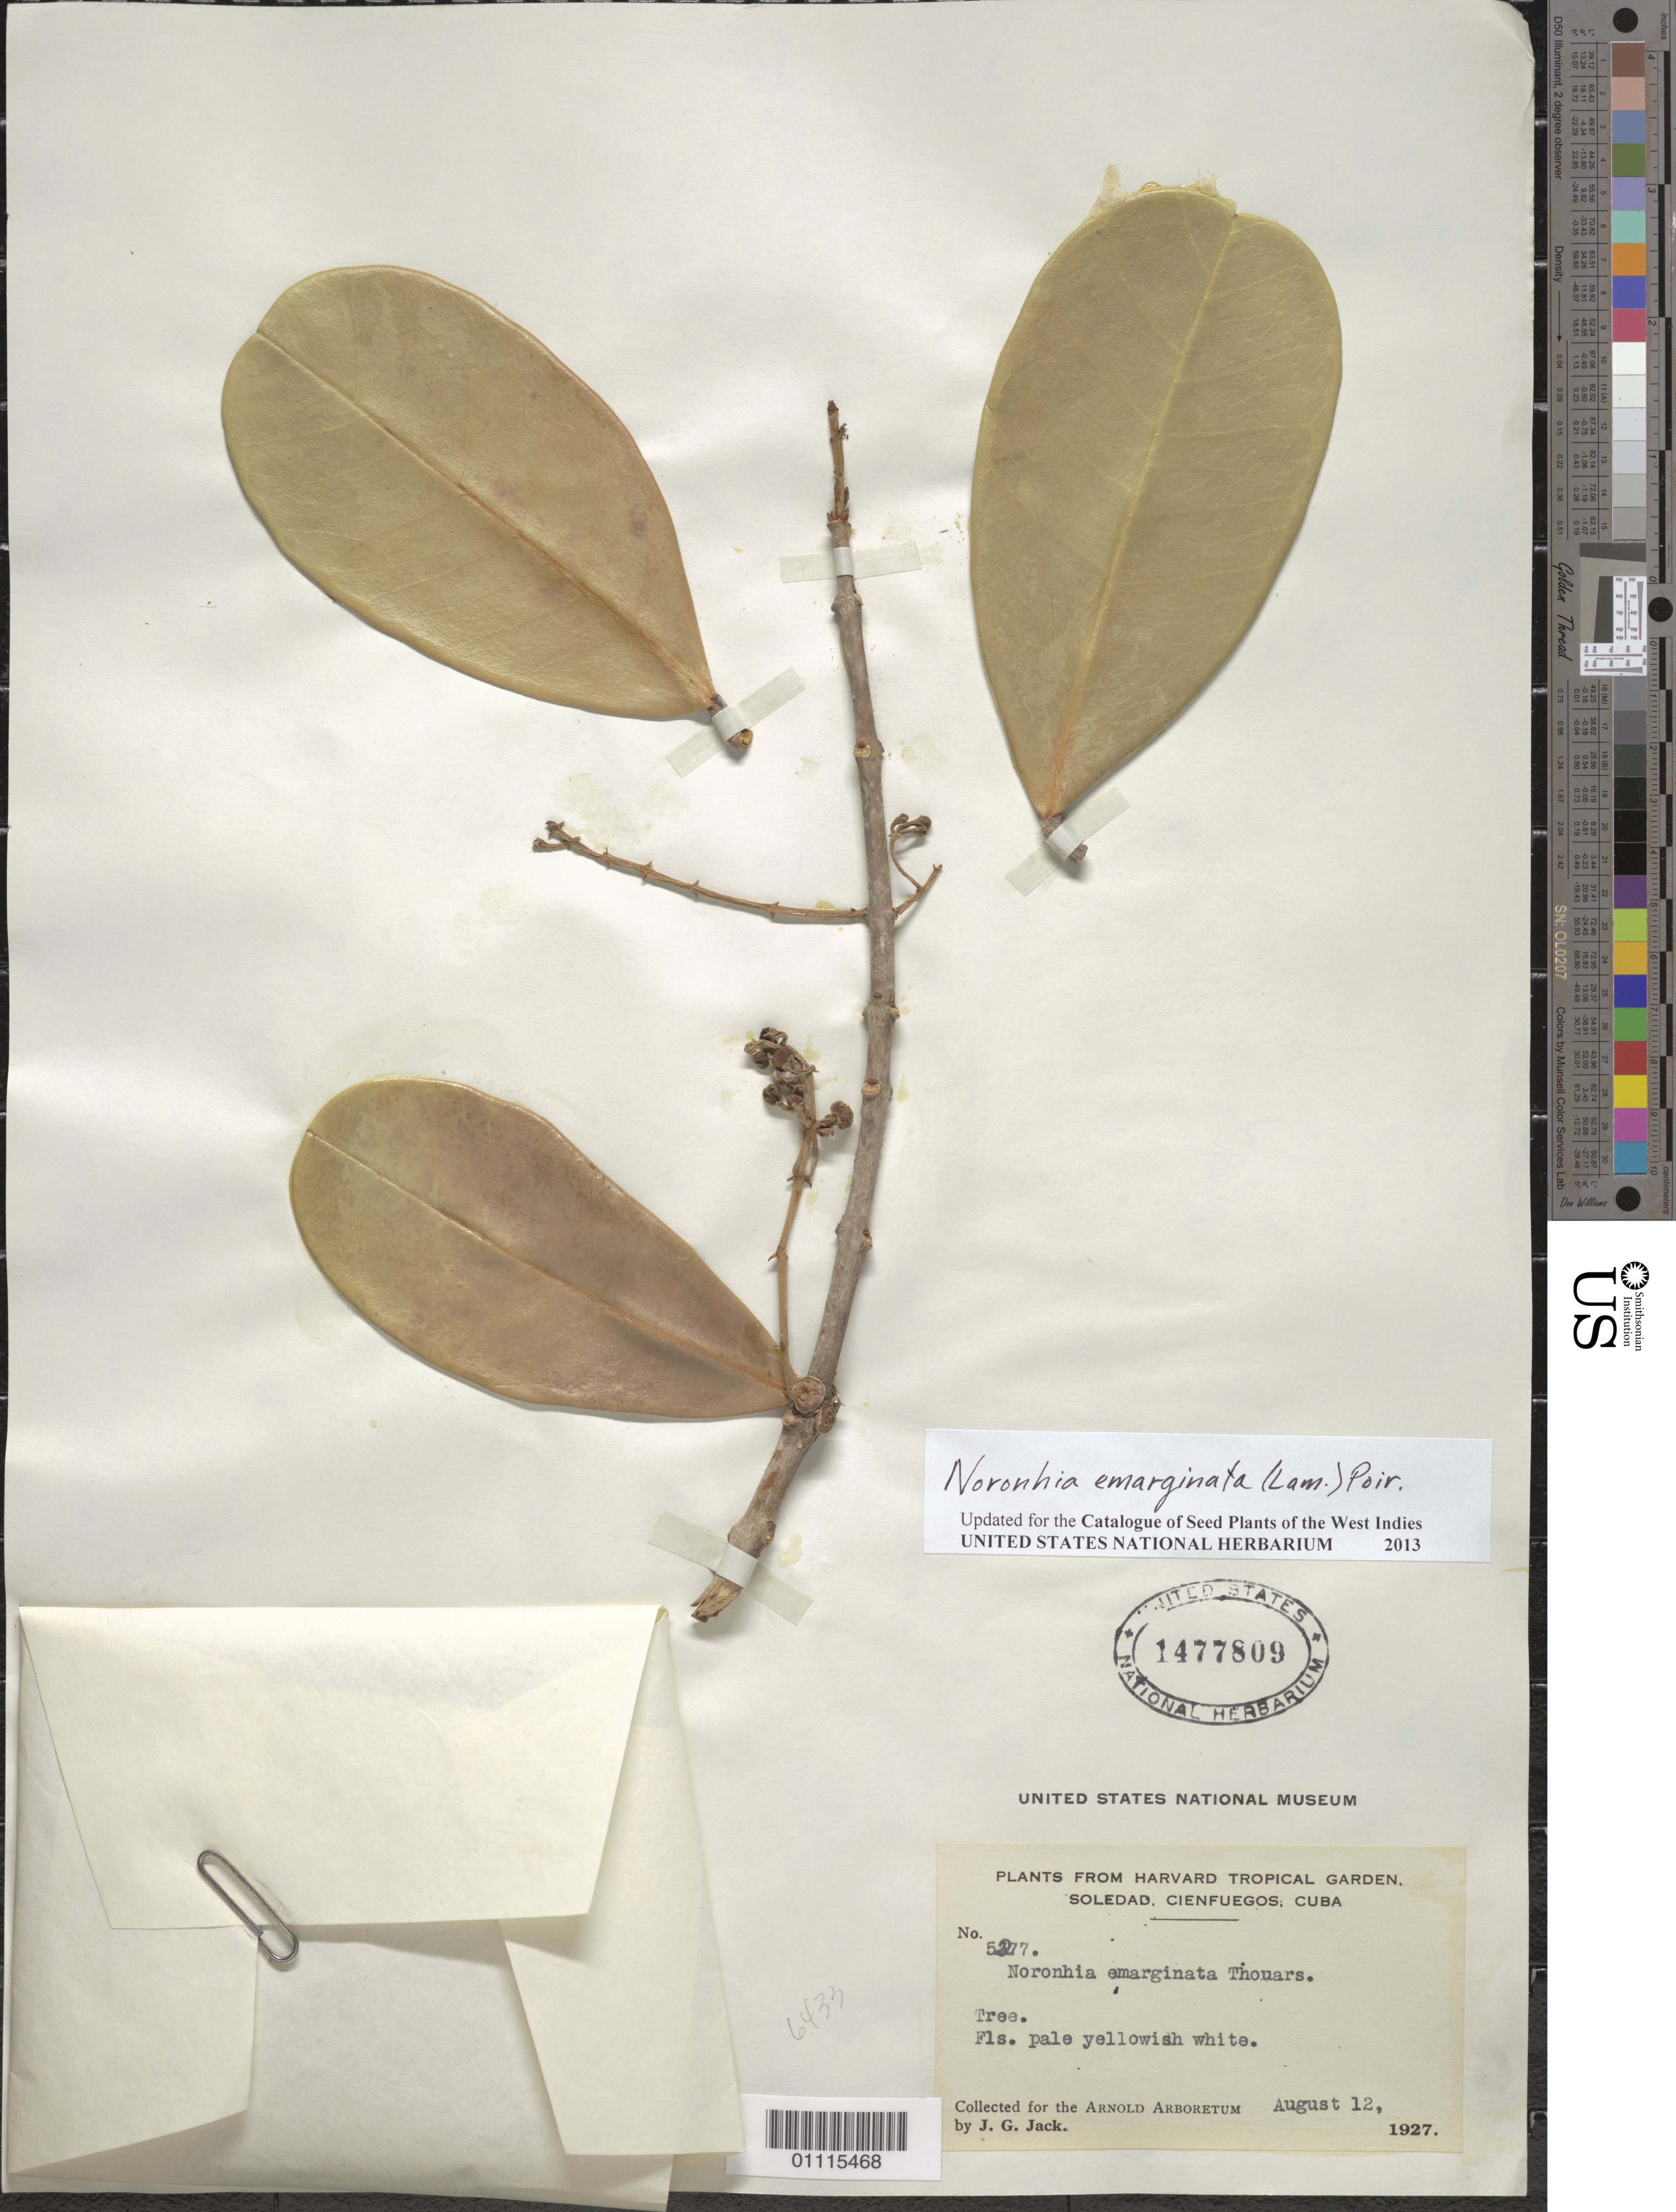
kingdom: Plantae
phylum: Tracheophyta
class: Magnoliopsida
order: Lamiales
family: Oleaceae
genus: Noronhia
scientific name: Noronhia emarginata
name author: (Lam.) Thouars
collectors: J. G. Jack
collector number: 5277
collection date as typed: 12 Aug 1927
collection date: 1927-08-12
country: Cuba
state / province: Santa Clara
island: Cuba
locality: Soledad, Cienfuegos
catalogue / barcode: US 1477809